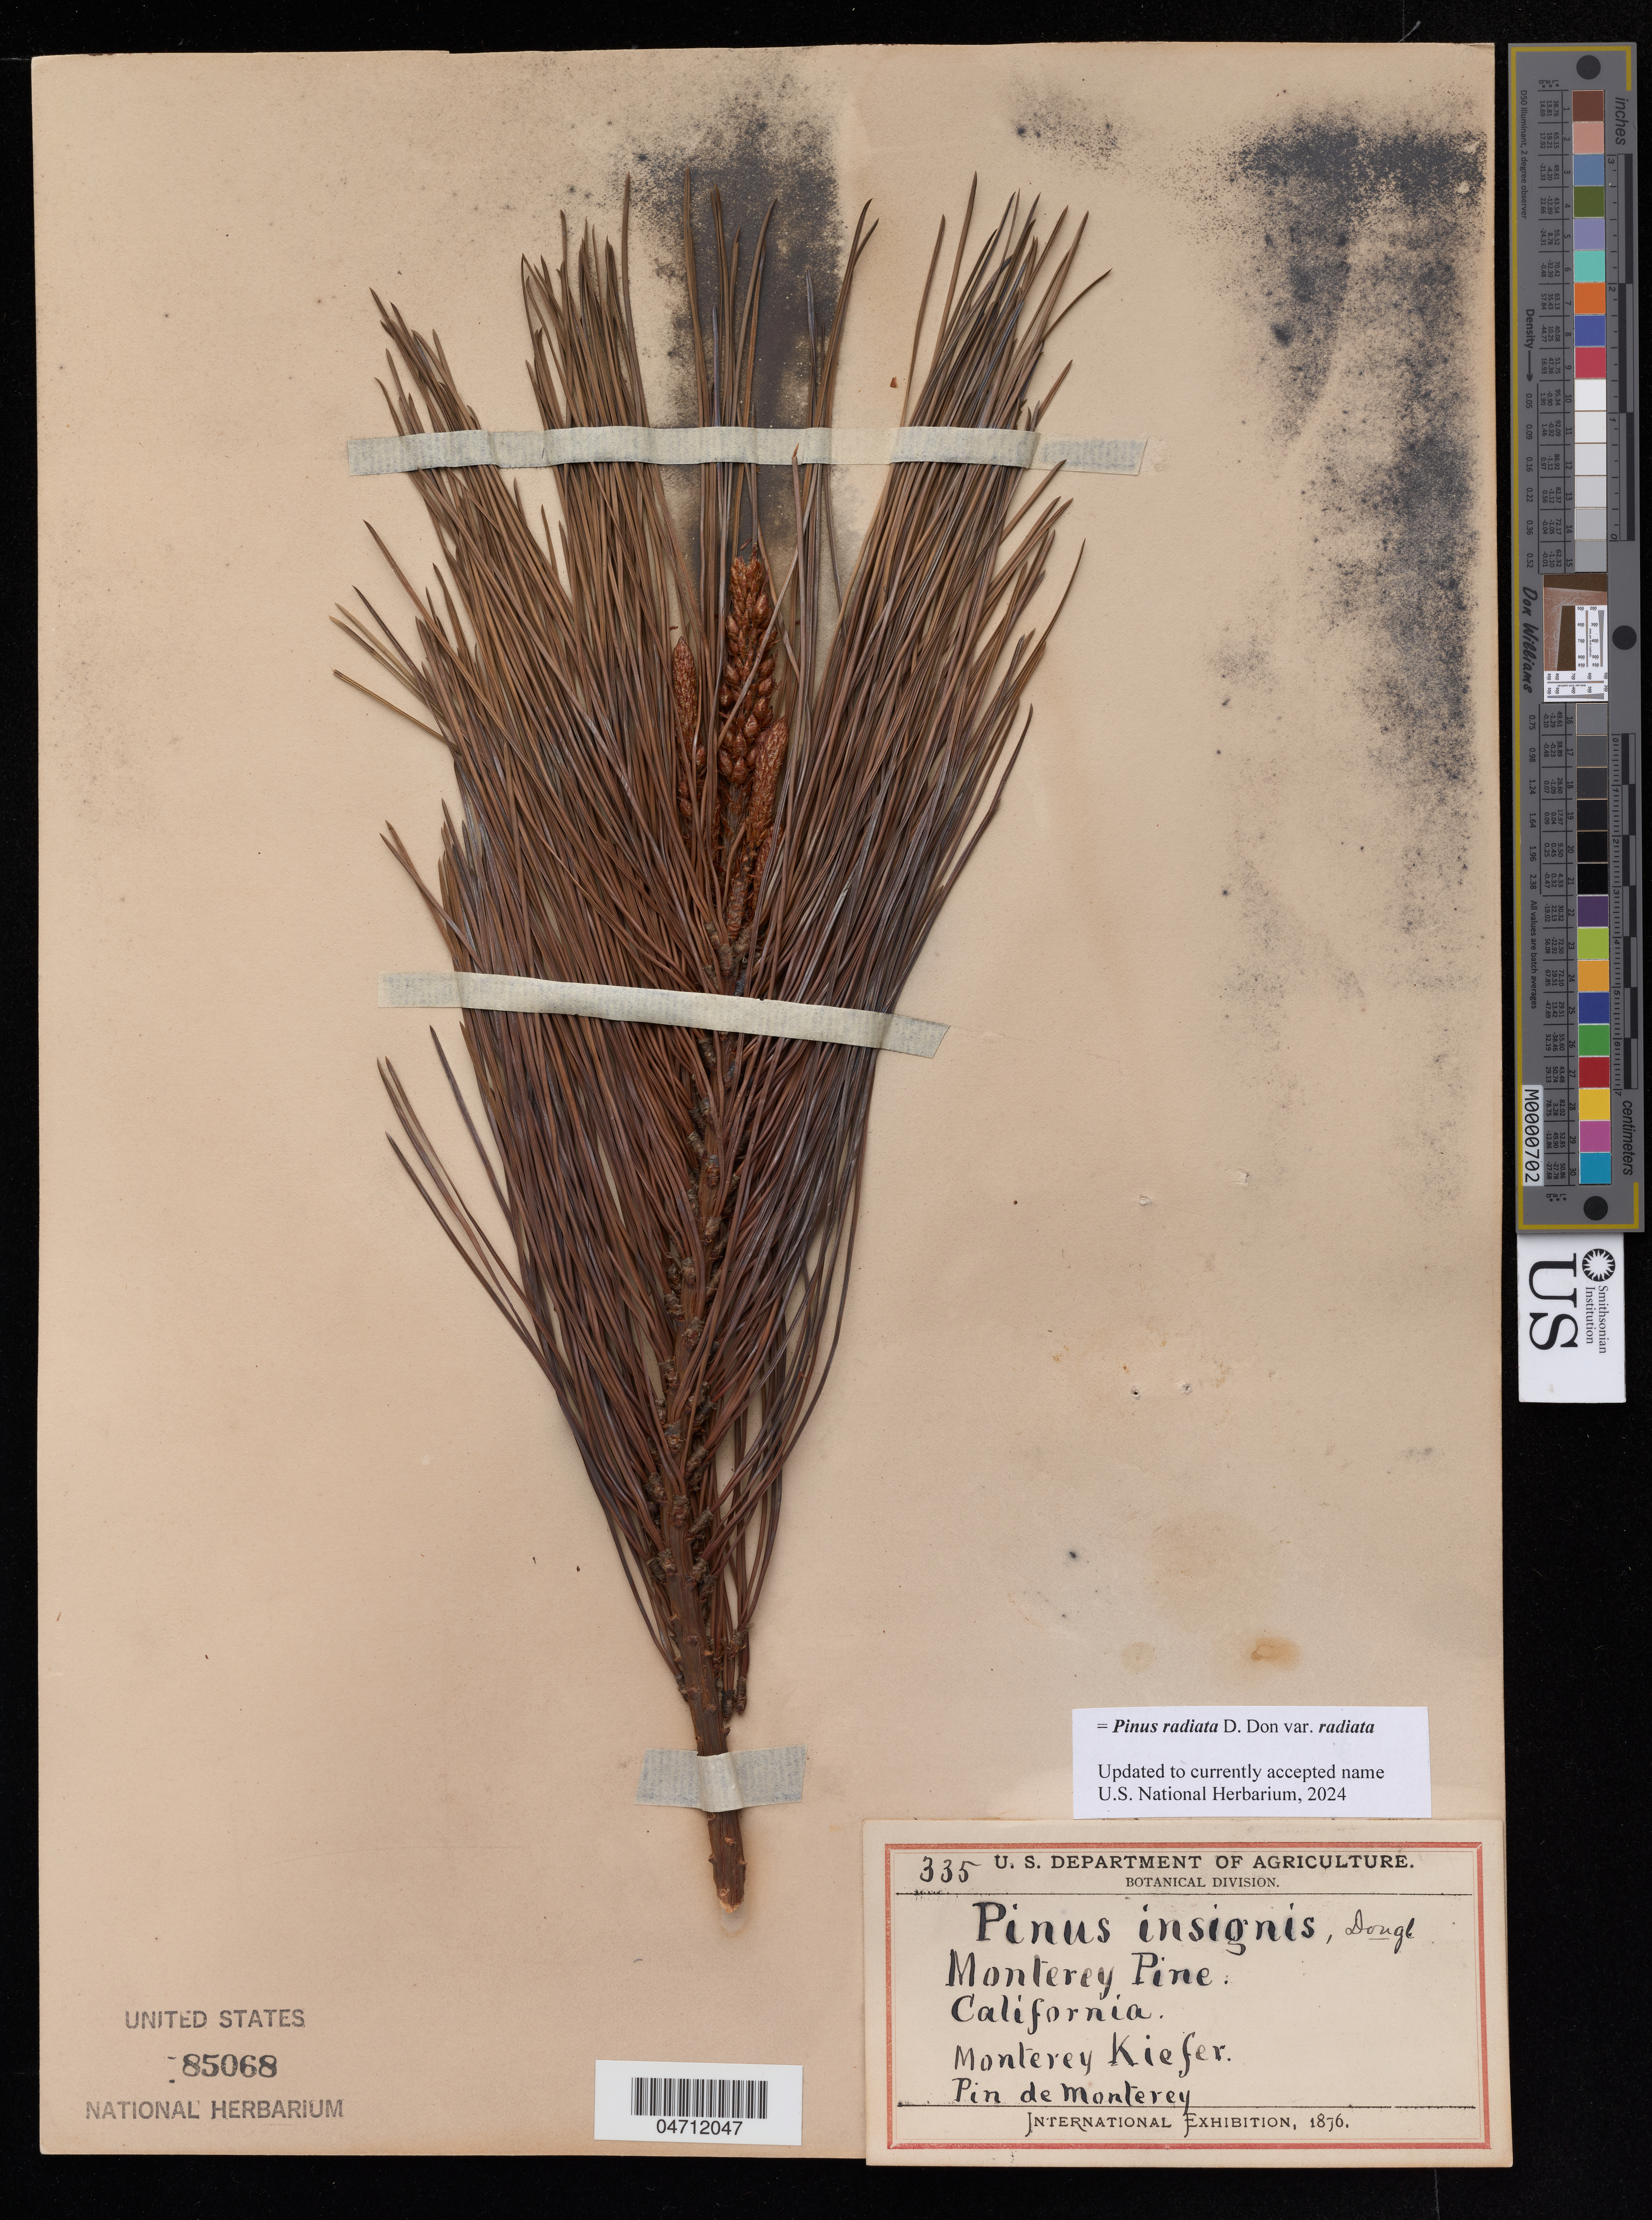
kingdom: Plantae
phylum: Tracheophyta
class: Pinopsida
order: Pinales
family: Pinaceae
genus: Pinus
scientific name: Pinus radiata var. radiata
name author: D. Don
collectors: G. R. Vasey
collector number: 335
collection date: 1875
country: United States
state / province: California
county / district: Monterey County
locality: Monterey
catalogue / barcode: US 85068